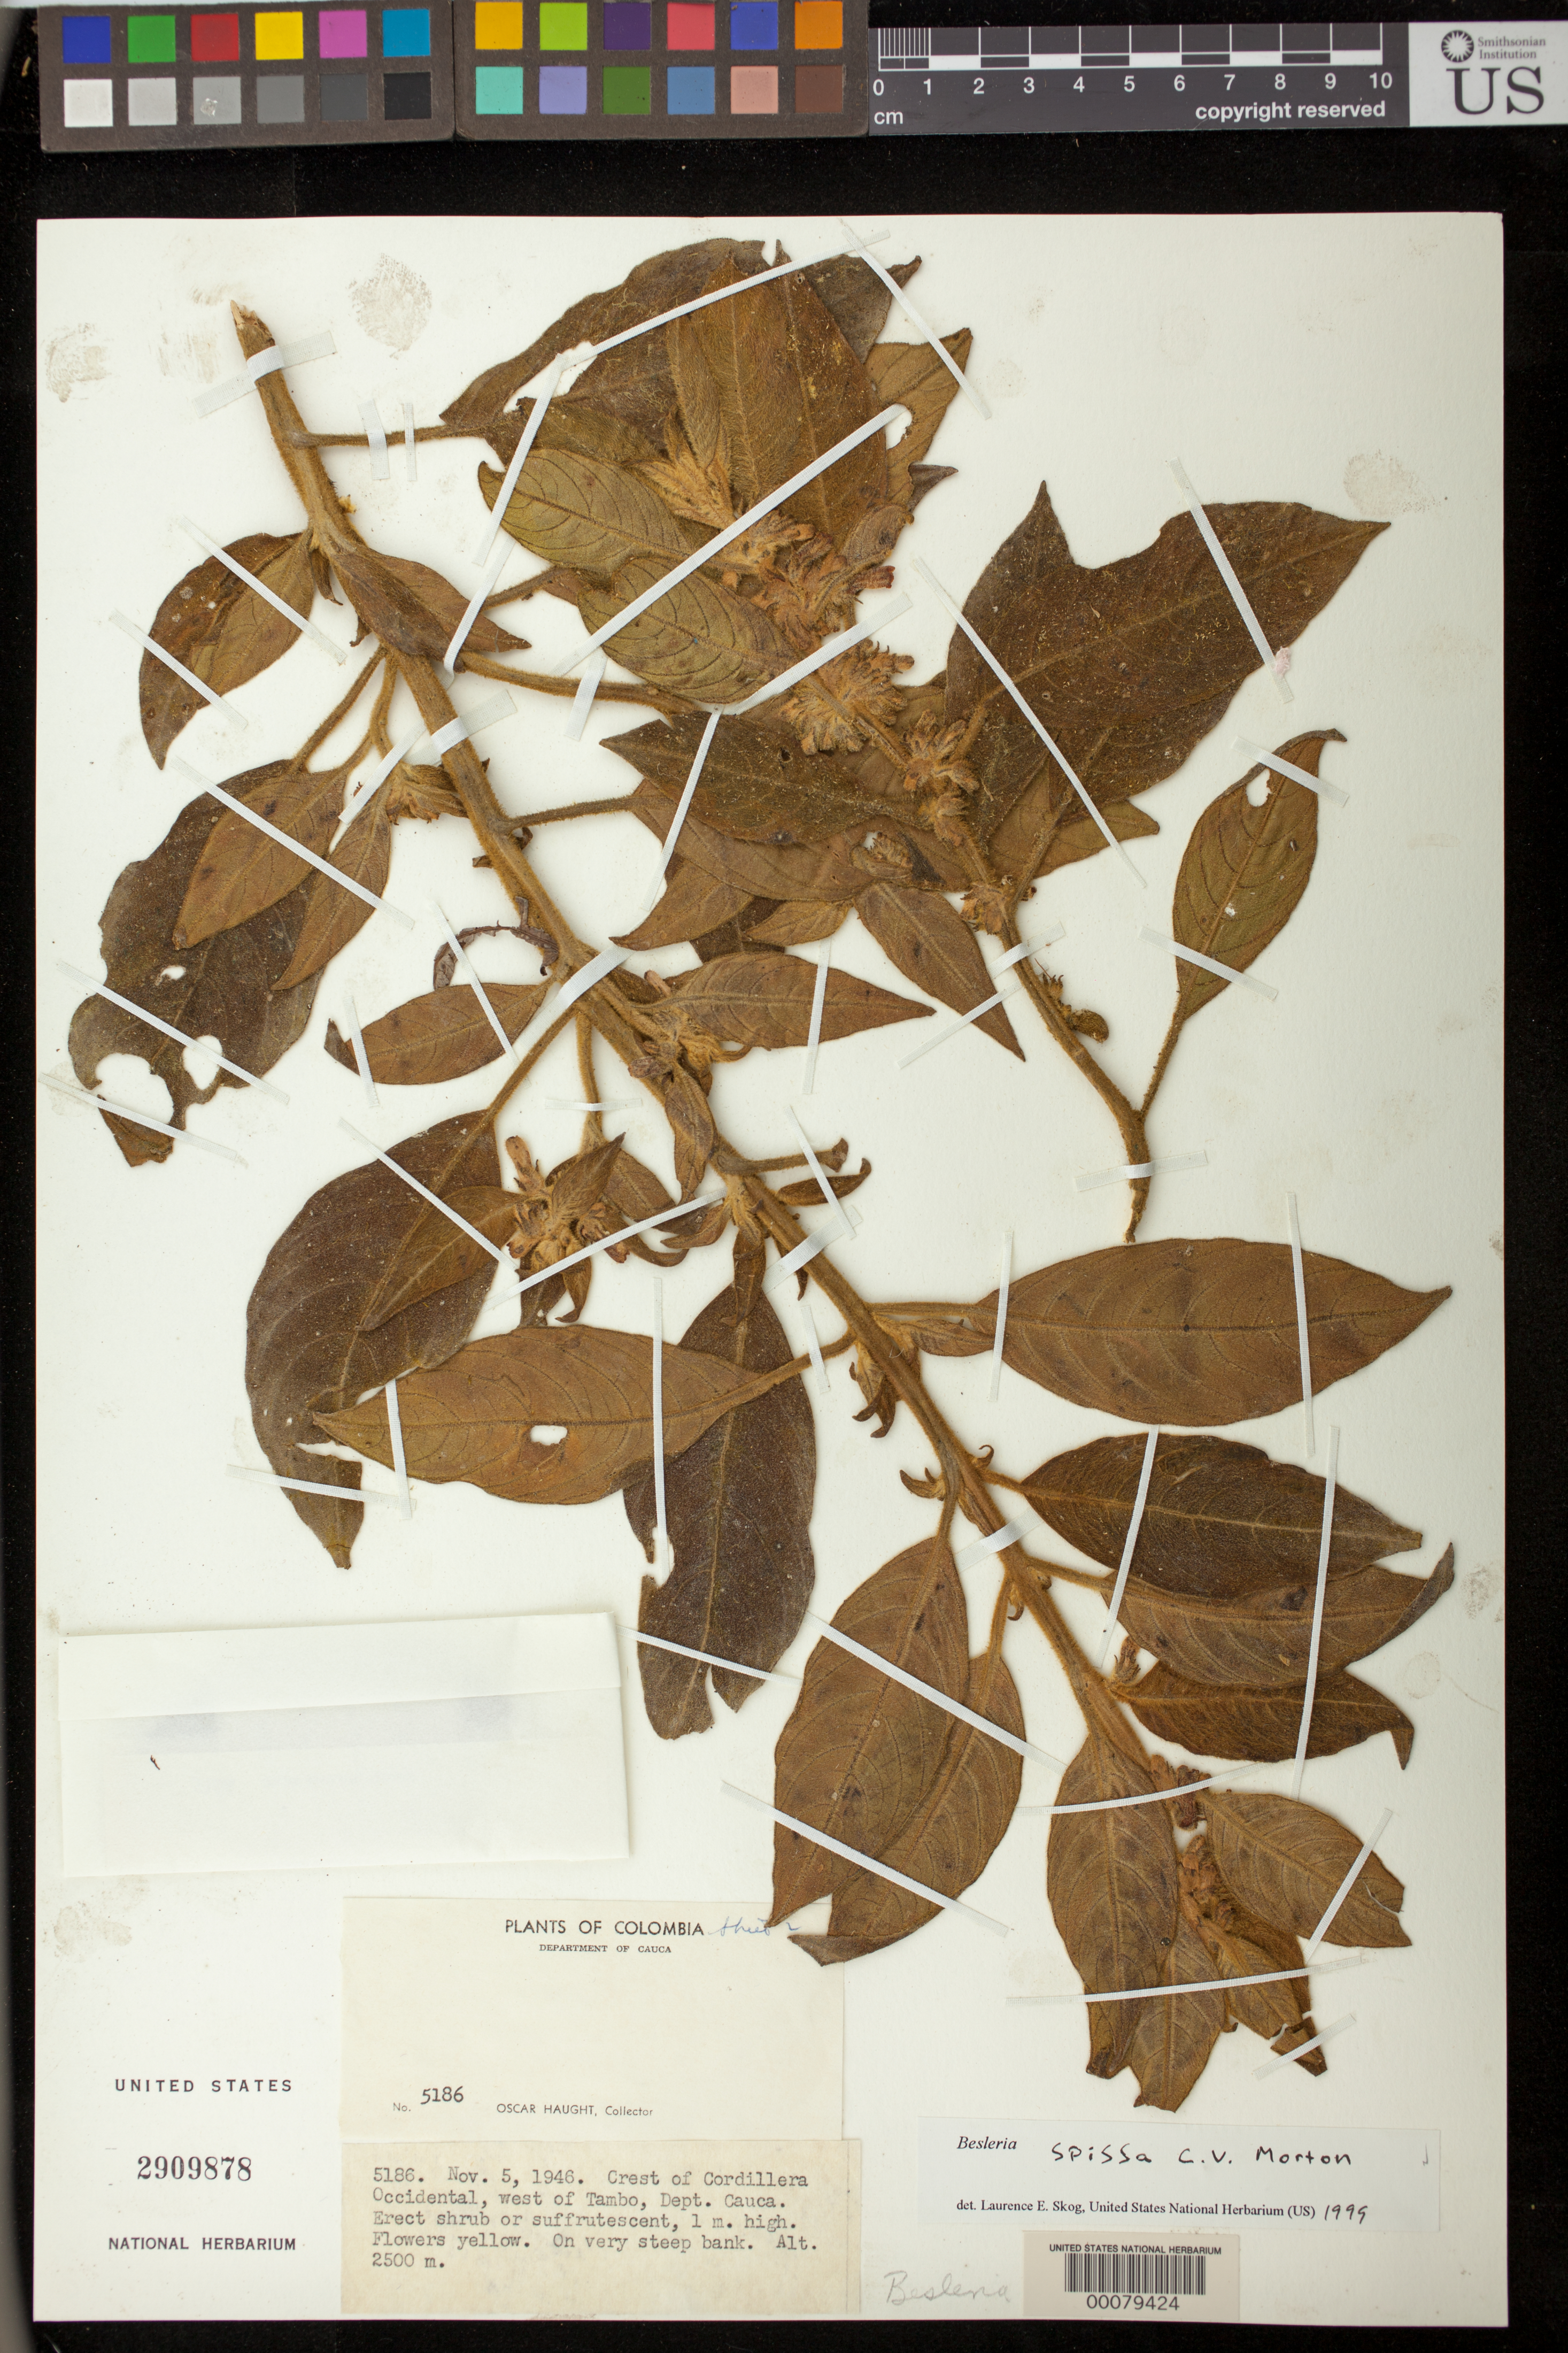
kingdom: Plantae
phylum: Tracheophyta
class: Magnoliopsida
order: Lamiales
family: Gesneriaceae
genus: Besleria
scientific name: Besleria spissa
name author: C.V. Morton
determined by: Skog, Laurence E.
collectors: O. L. Haught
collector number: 5186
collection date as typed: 05 Nov 1946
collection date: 1946-11-05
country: Colombia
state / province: Cauca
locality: Crest of Cordillera Occidental, W of Tambo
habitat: On very steep bank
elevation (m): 2500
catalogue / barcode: US 2909878